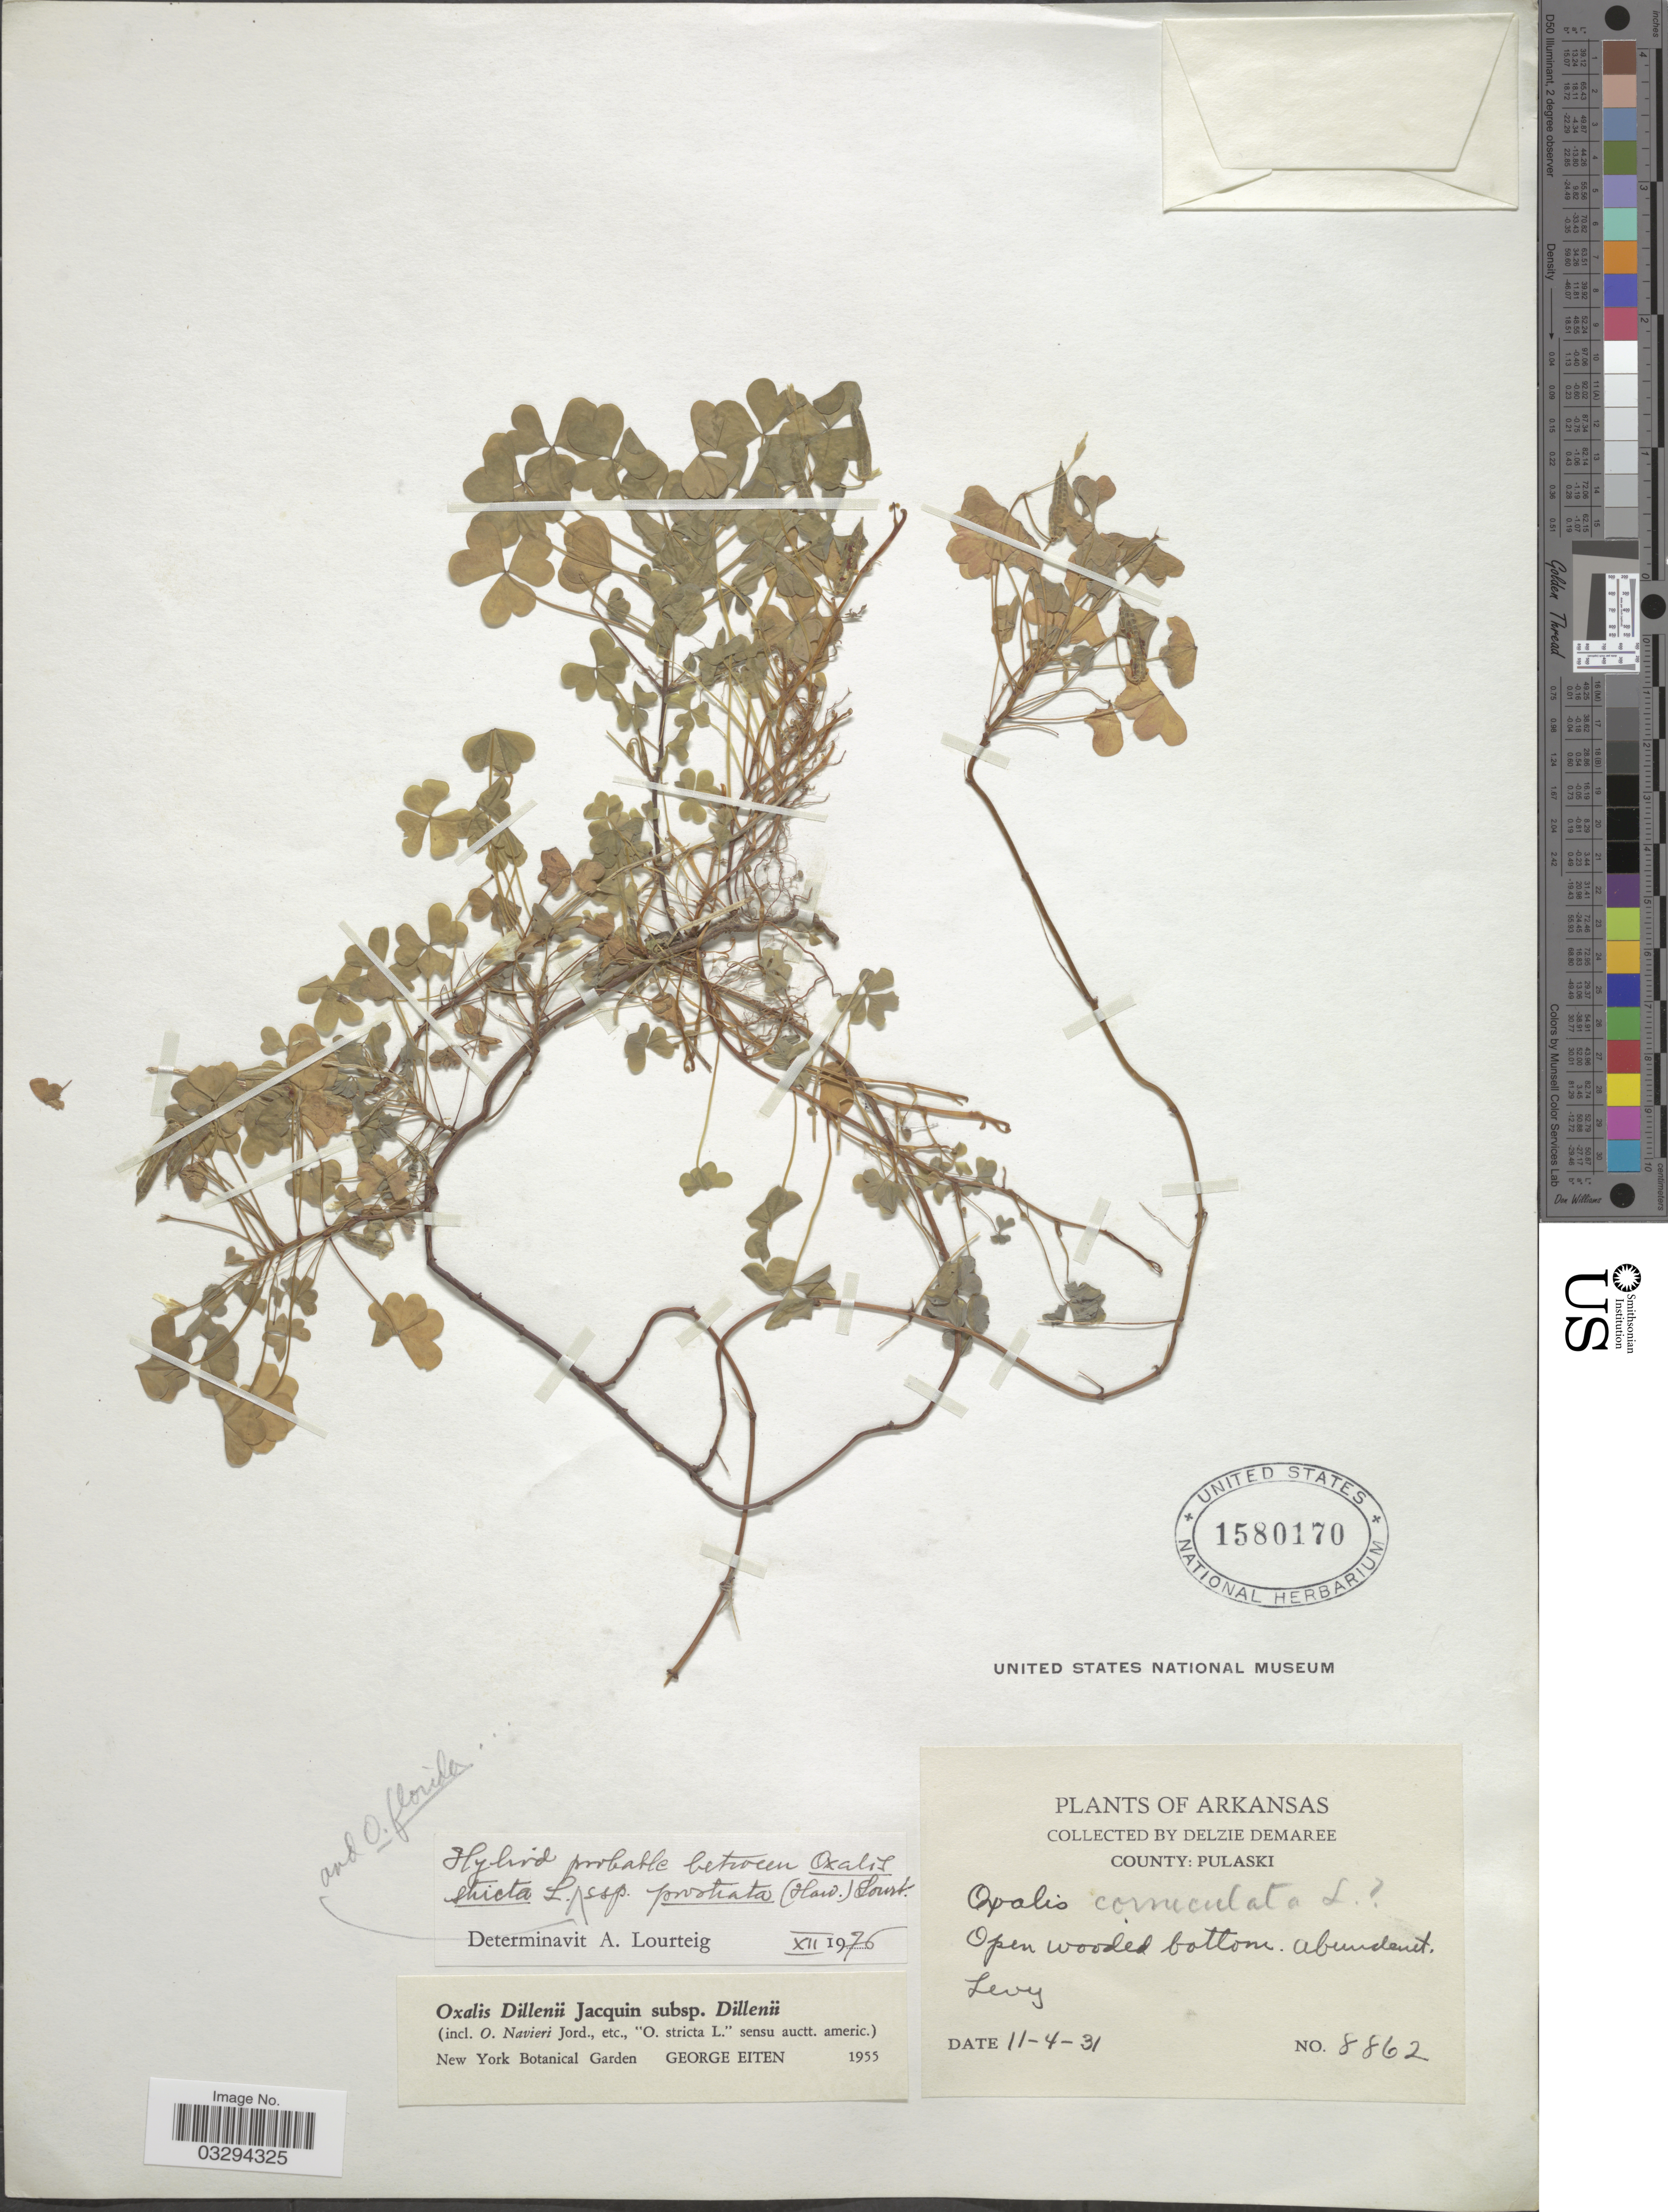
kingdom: Plantae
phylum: Tracheophyta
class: Magnoliopsida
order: Oxalidales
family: Oxalidaceae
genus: Oxalis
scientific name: Oxalis florida subsp. prostrata x O. stricta L.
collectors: D. Demaree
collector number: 8862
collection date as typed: Transcribed d/m/y: 11/4/31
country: United States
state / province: Arkansas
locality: County: Pulaski. Levy.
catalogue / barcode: US 1580170